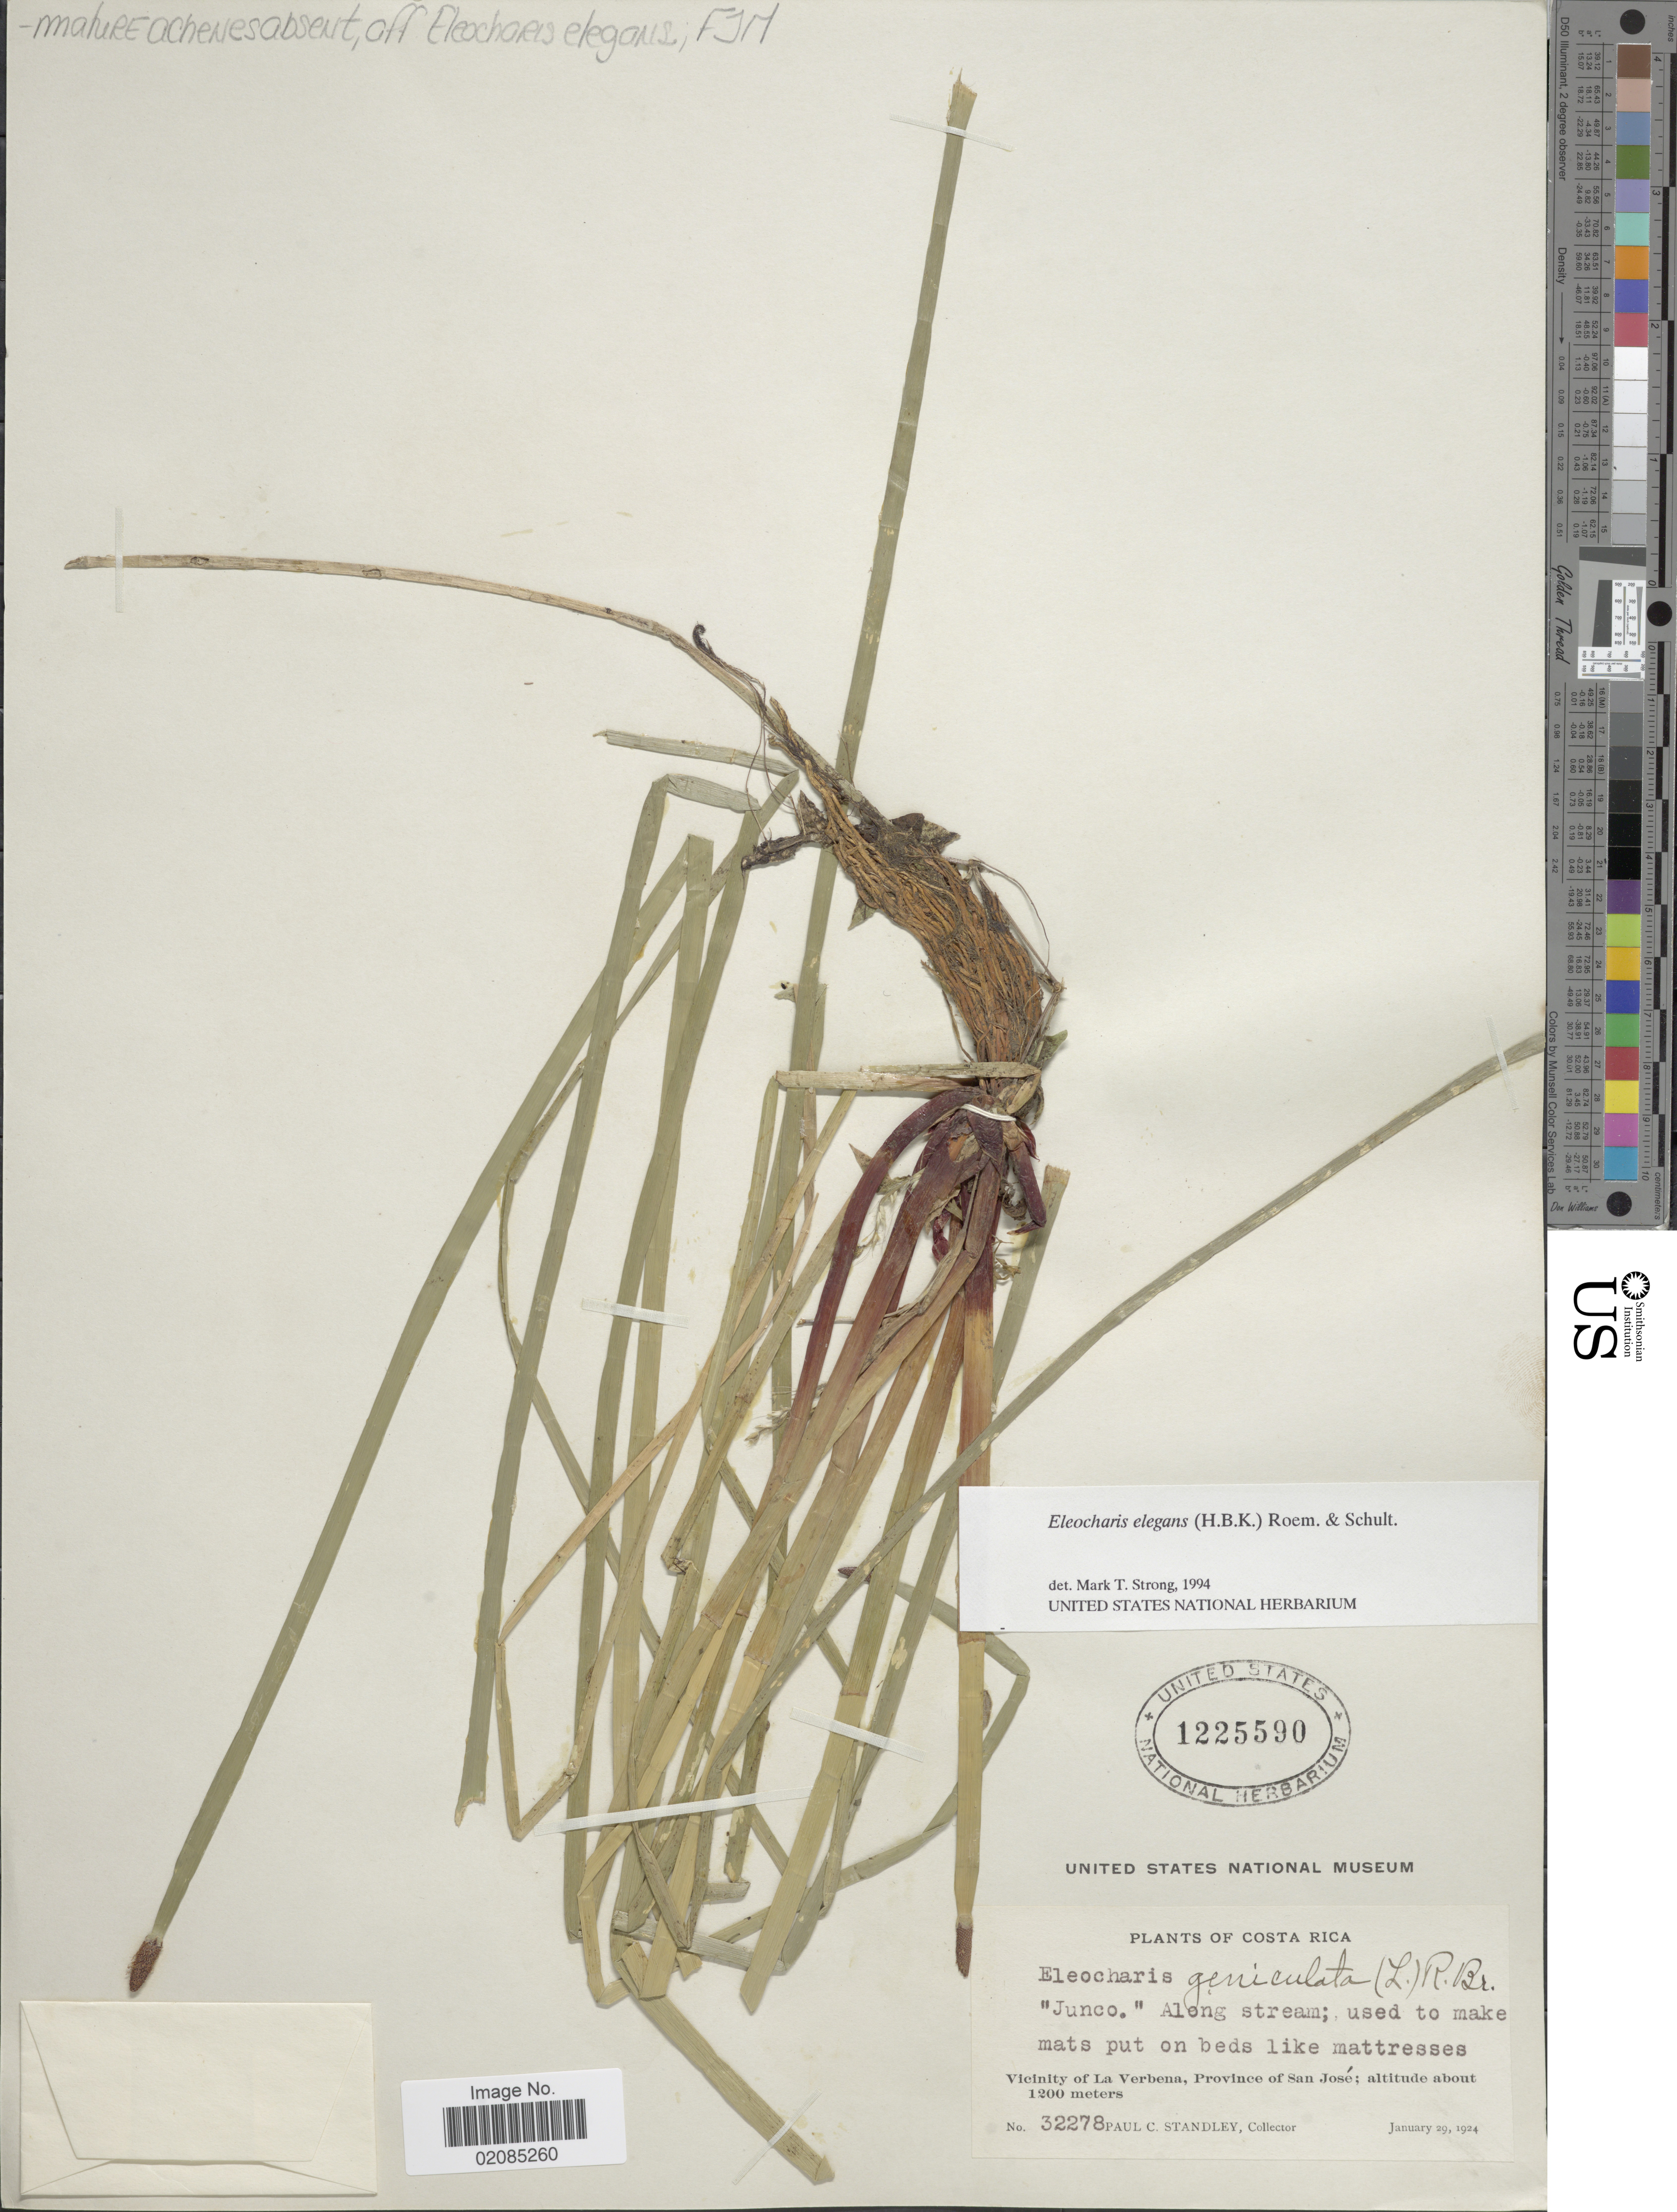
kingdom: Plantae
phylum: Tracheophyta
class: Liliopsida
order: Poales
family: Cyperaceae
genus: Eleocharis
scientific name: Eleocharis elegans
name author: (Kunth) Roem. & Schult.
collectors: P. C. Standley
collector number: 32278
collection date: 1924-01-29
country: Costa Rica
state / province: San José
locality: Vicinity of La Verbena, Province of San Jose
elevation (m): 1200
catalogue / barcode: US 1225590